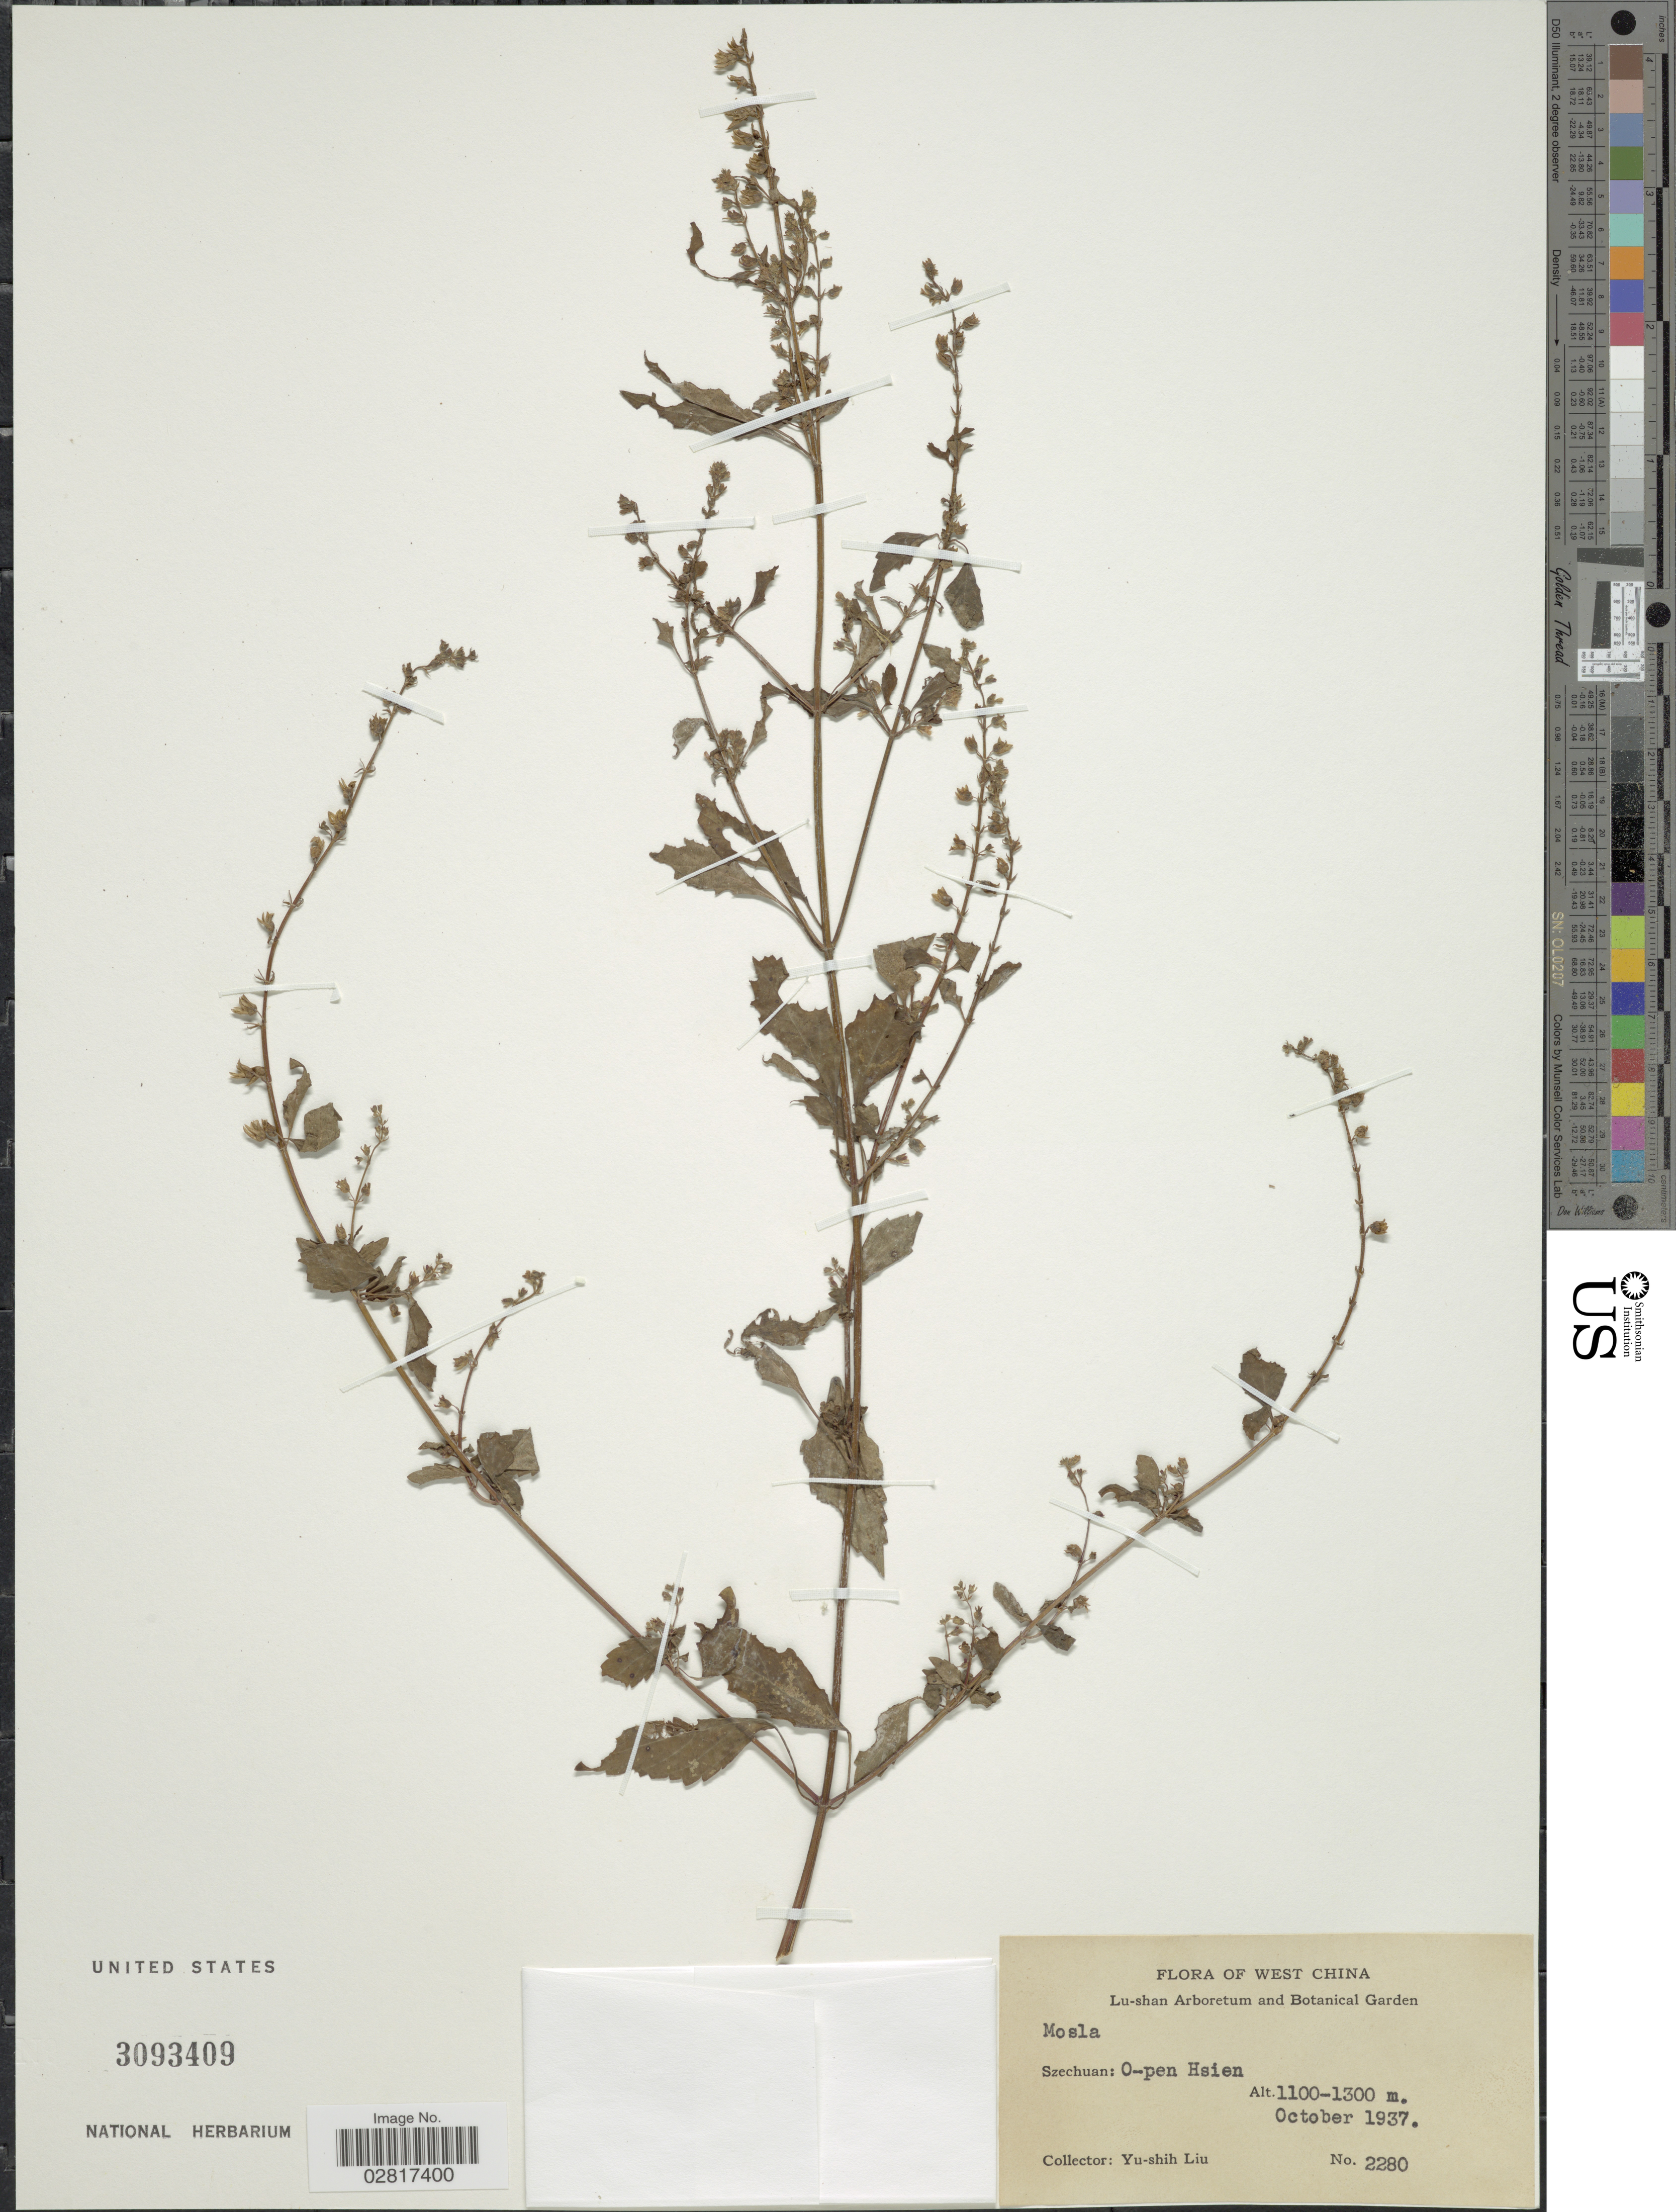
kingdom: Plantae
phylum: Tracheophyta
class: Magnoliopsida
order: Lamiales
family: Lamiaceae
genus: Mosla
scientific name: Mosla lanceolata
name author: (Benth.) Maxim.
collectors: Y.-S. Liu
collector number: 2280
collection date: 1937-10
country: China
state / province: Sichuan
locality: West China. Szechuan: O-pen Hsien.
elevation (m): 1100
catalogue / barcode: US 3093409